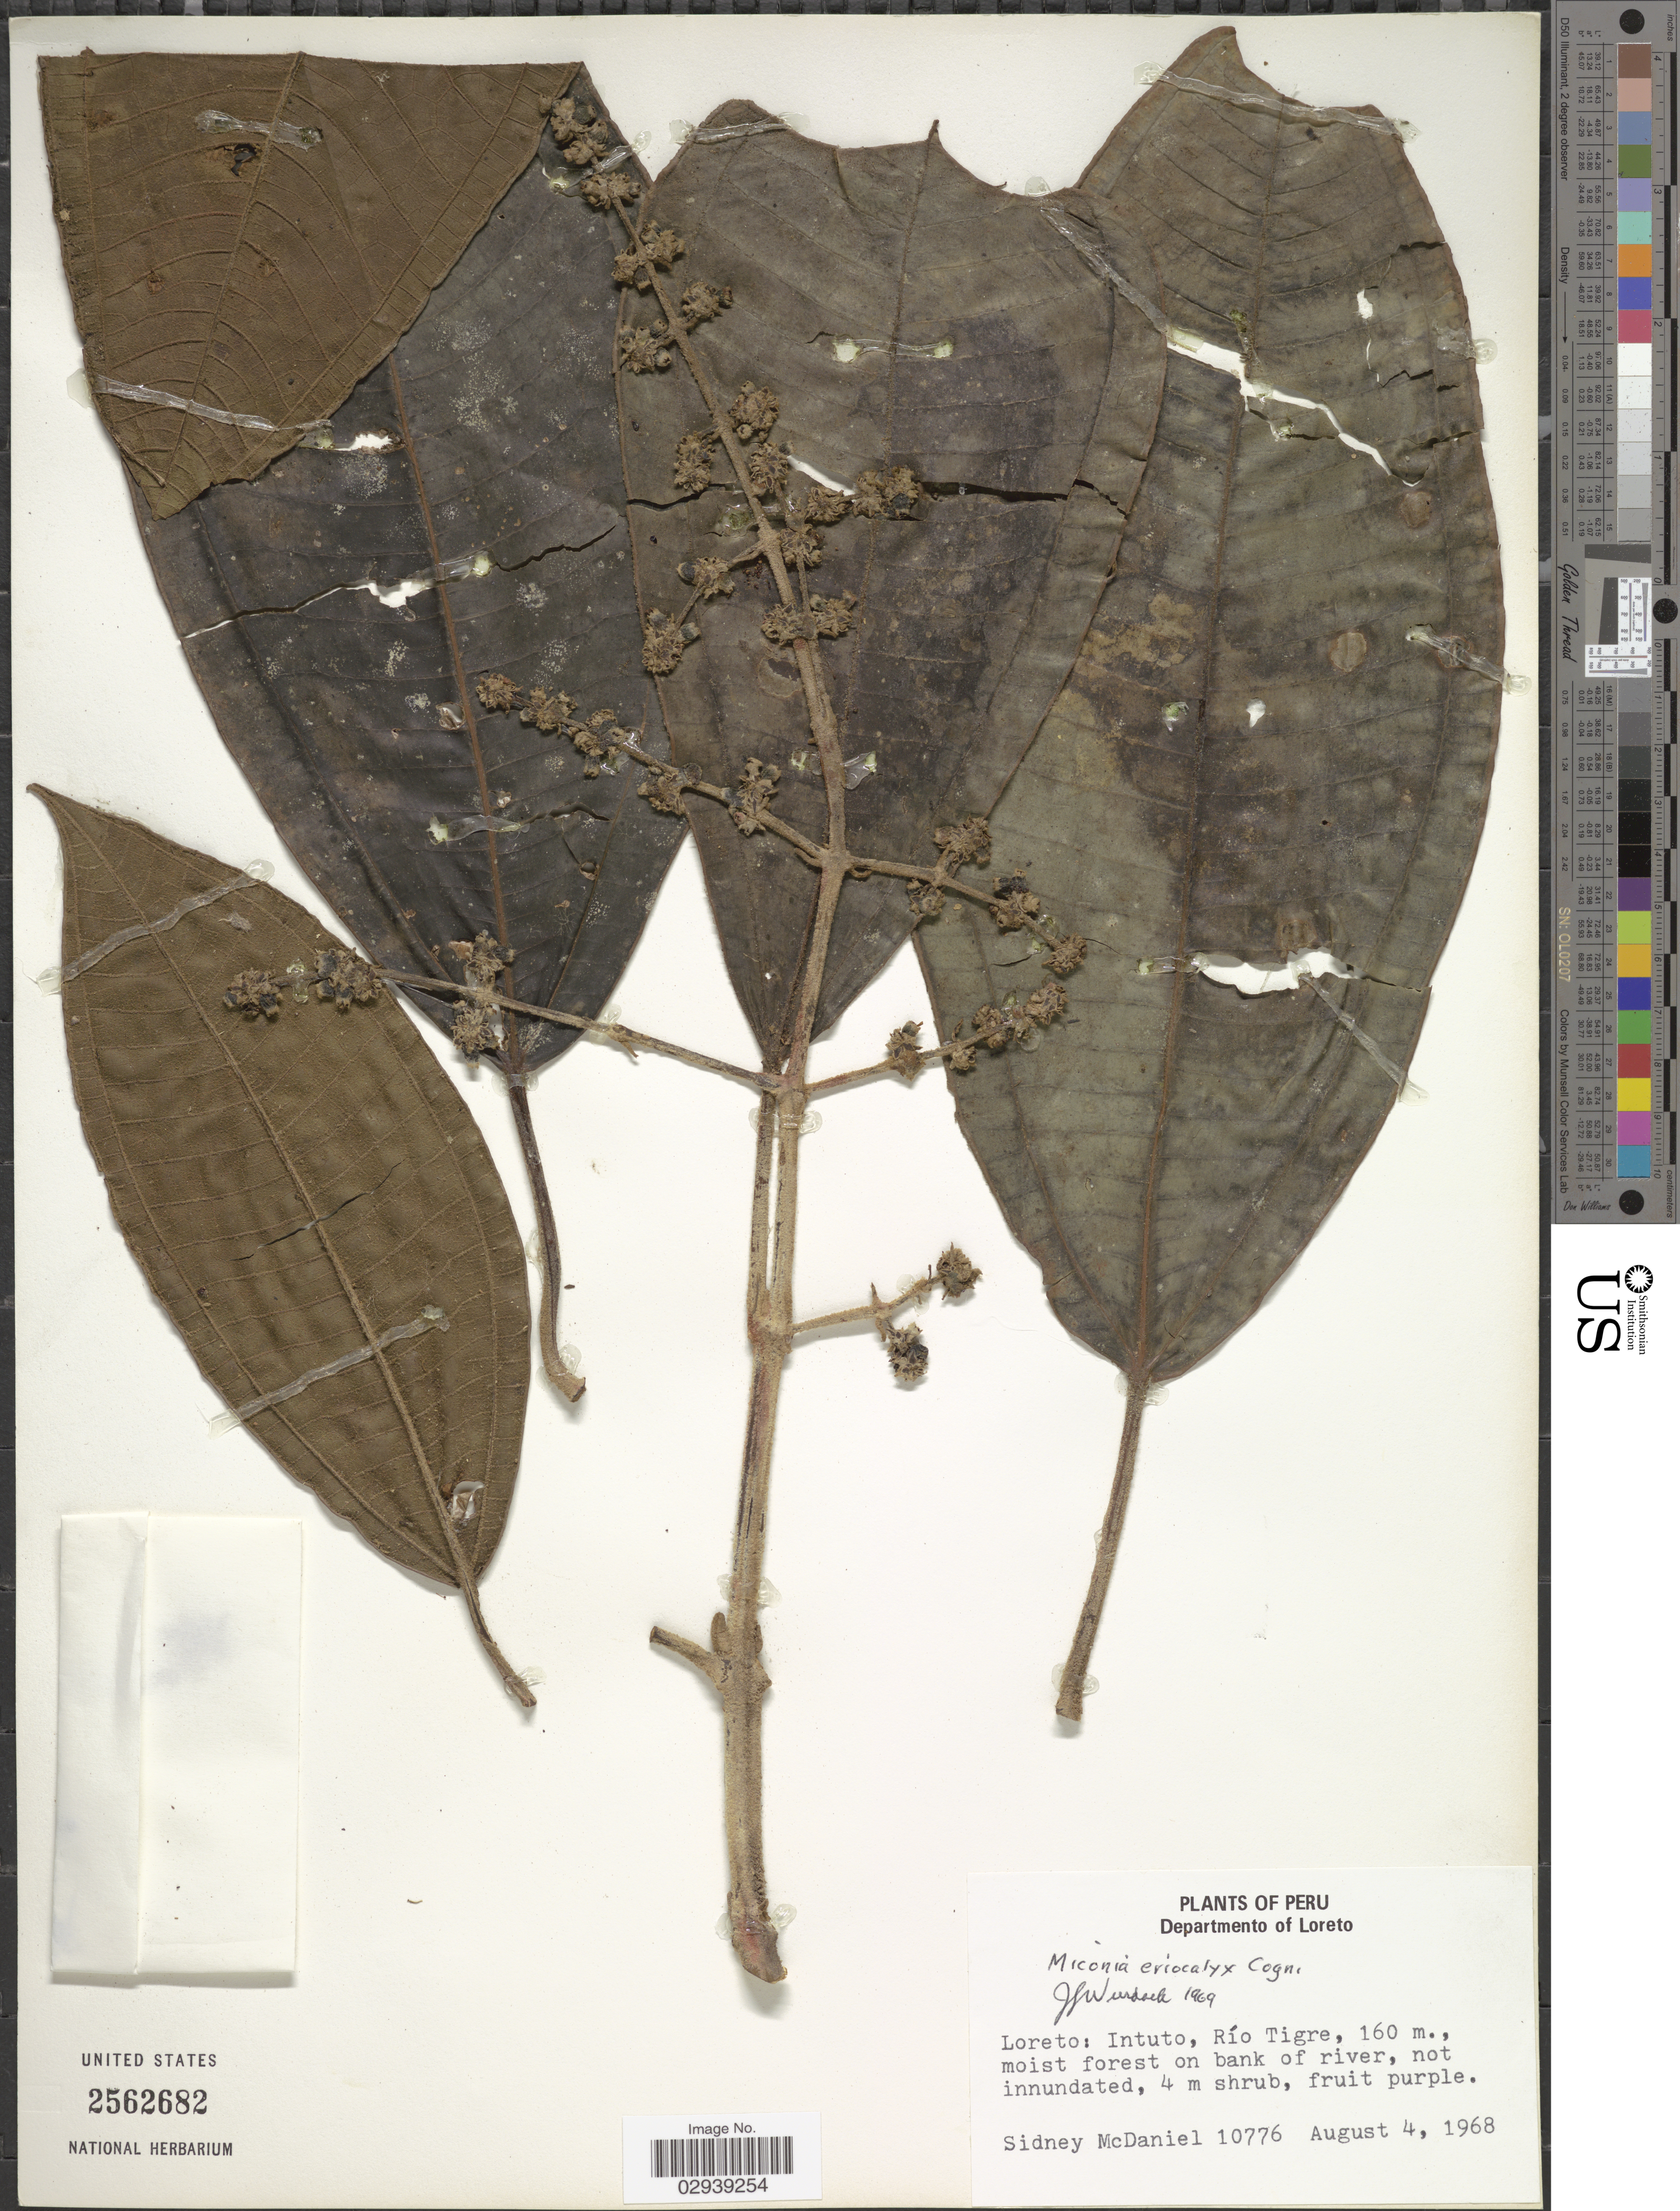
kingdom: Plantae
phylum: Tracheophyta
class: Magnoliopsida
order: Myrtales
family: Melastomataceae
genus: Miconia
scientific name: Miconia eriocalyx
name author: Cogn.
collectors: S. McDaniel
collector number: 10776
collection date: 1968-08-04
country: Peru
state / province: Loreto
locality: Departmento of Loreto. Intuto, Río Tigre.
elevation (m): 160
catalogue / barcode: US 2562682